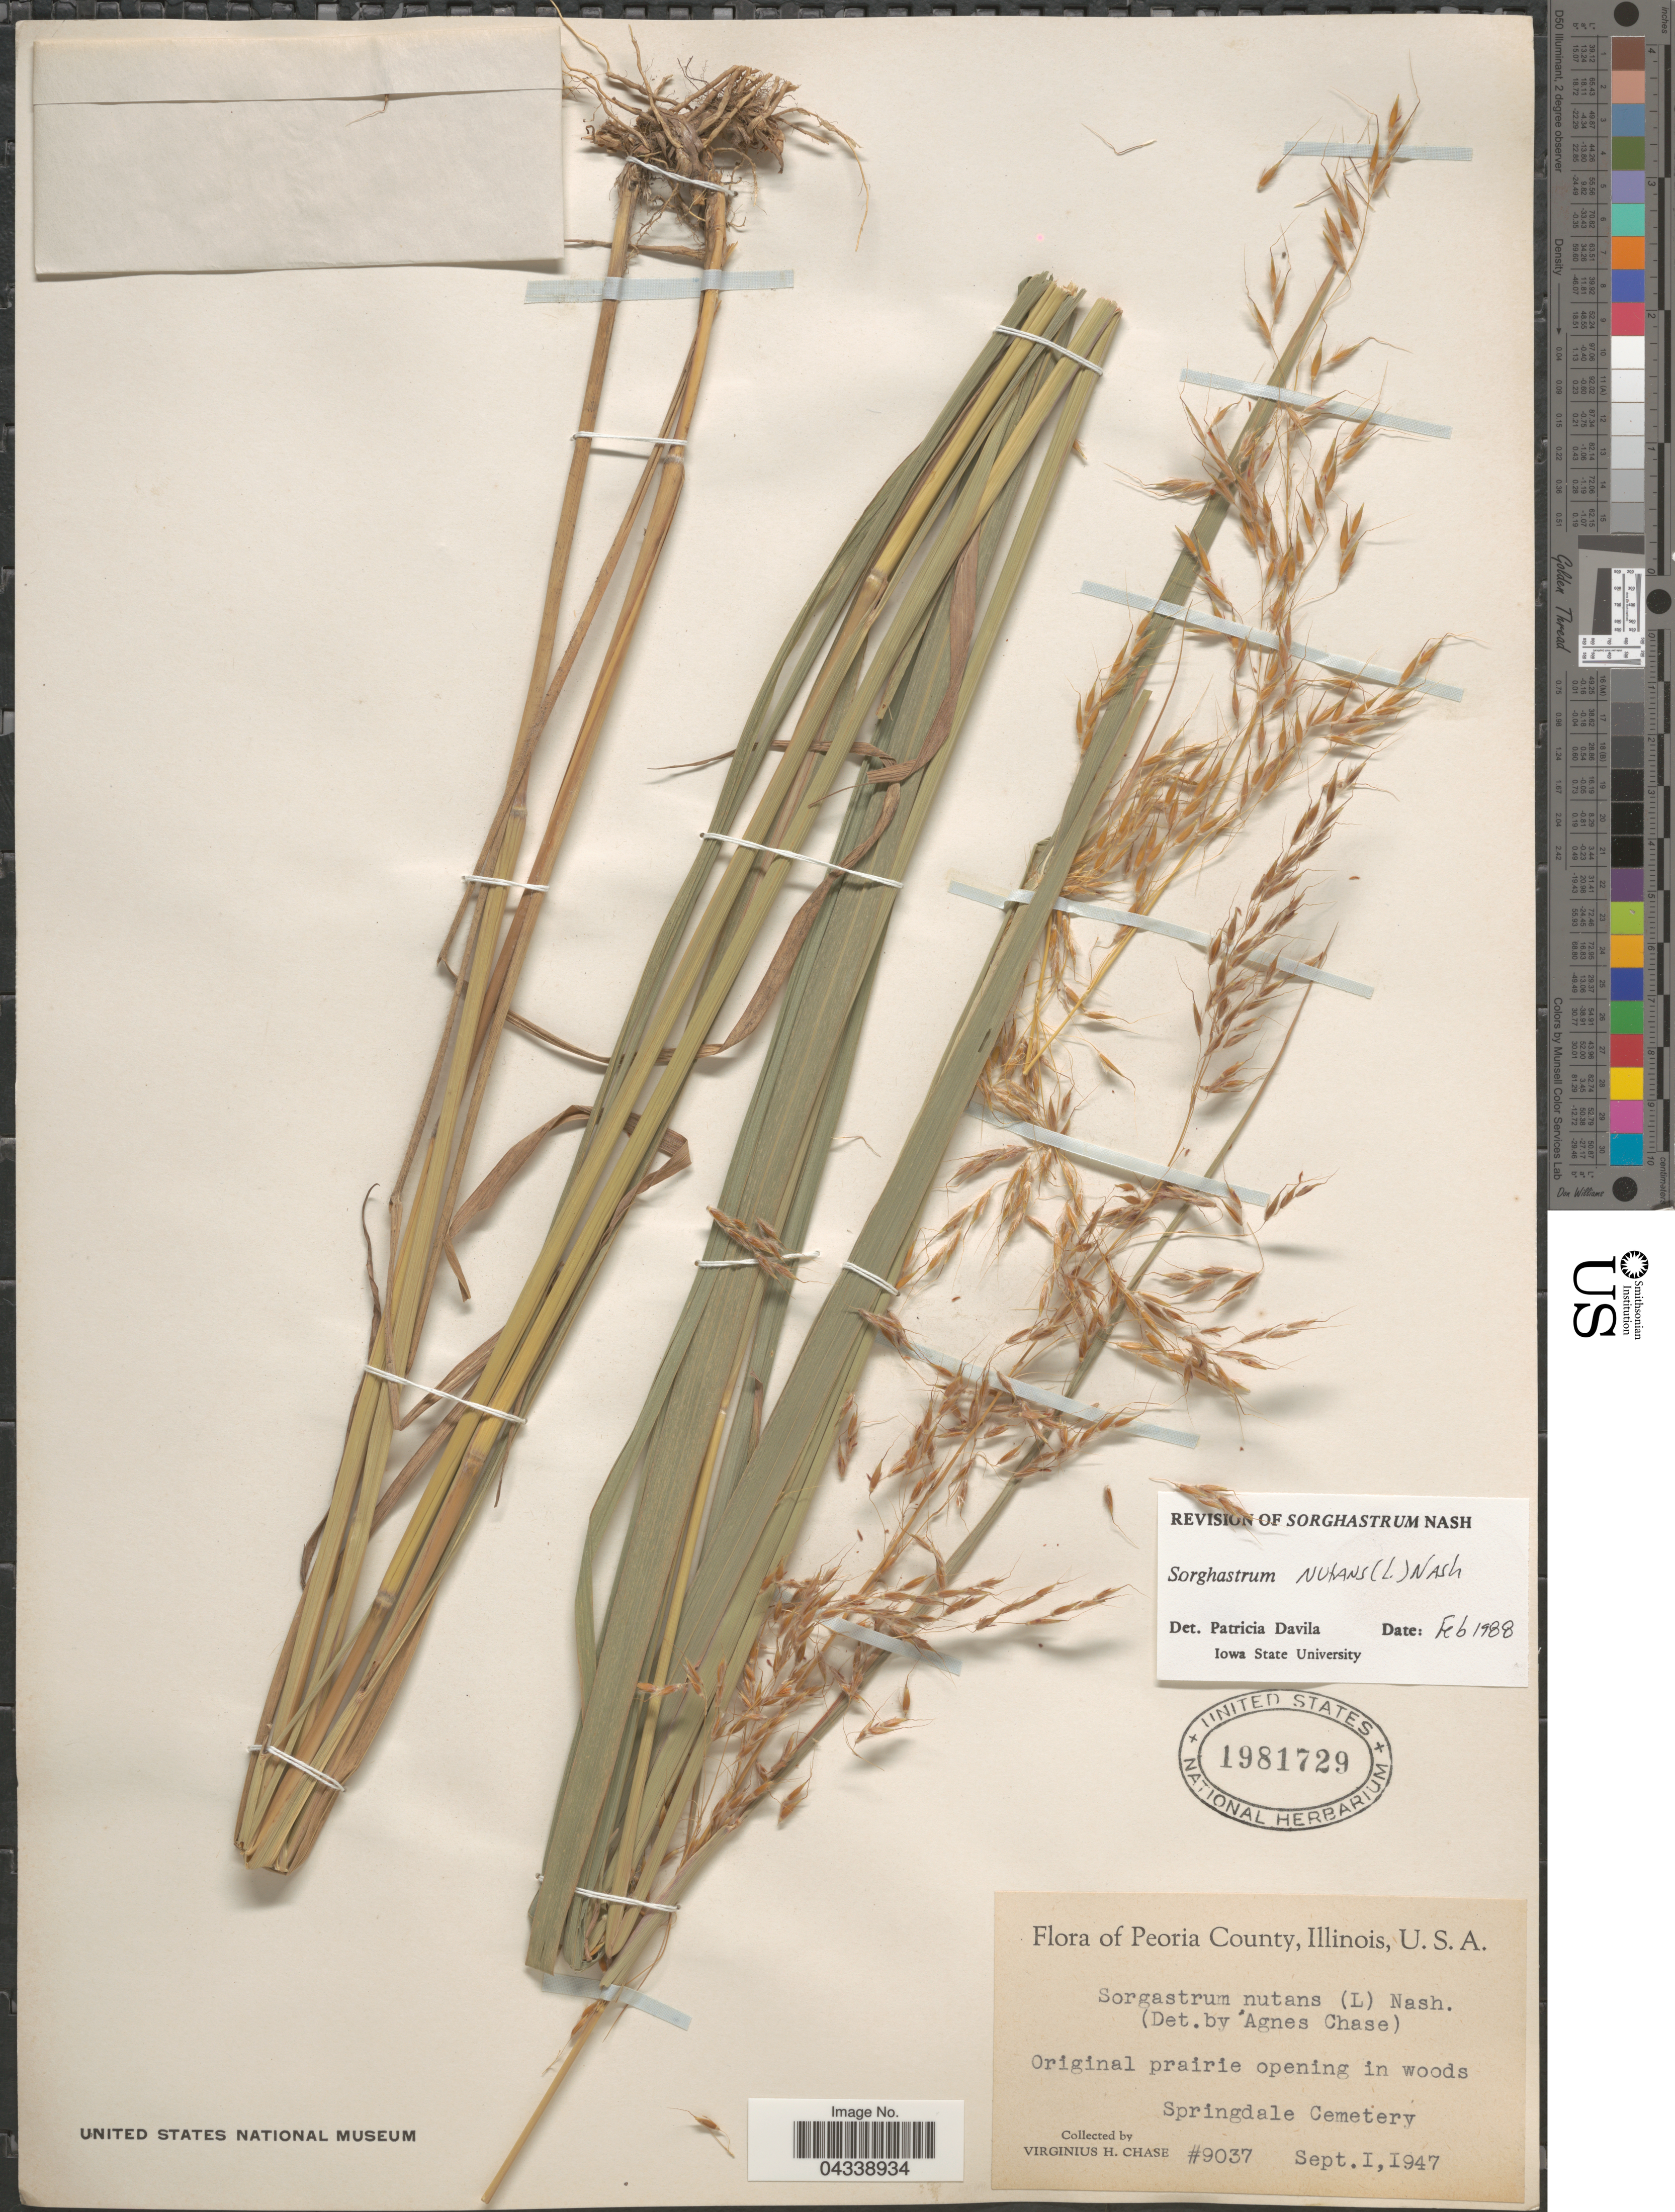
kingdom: Plantae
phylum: Tracheophyta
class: Liliopsida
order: Poales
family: Poaceae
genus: Sorghastrum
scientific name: Sorghastrum nutans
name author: (L.) Nash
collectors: V. H. Chase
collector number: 9037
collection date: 1947-09-01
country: United States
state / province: Illinois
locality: Peoria County. Springdale Cemetery.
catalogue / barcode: US 1981729